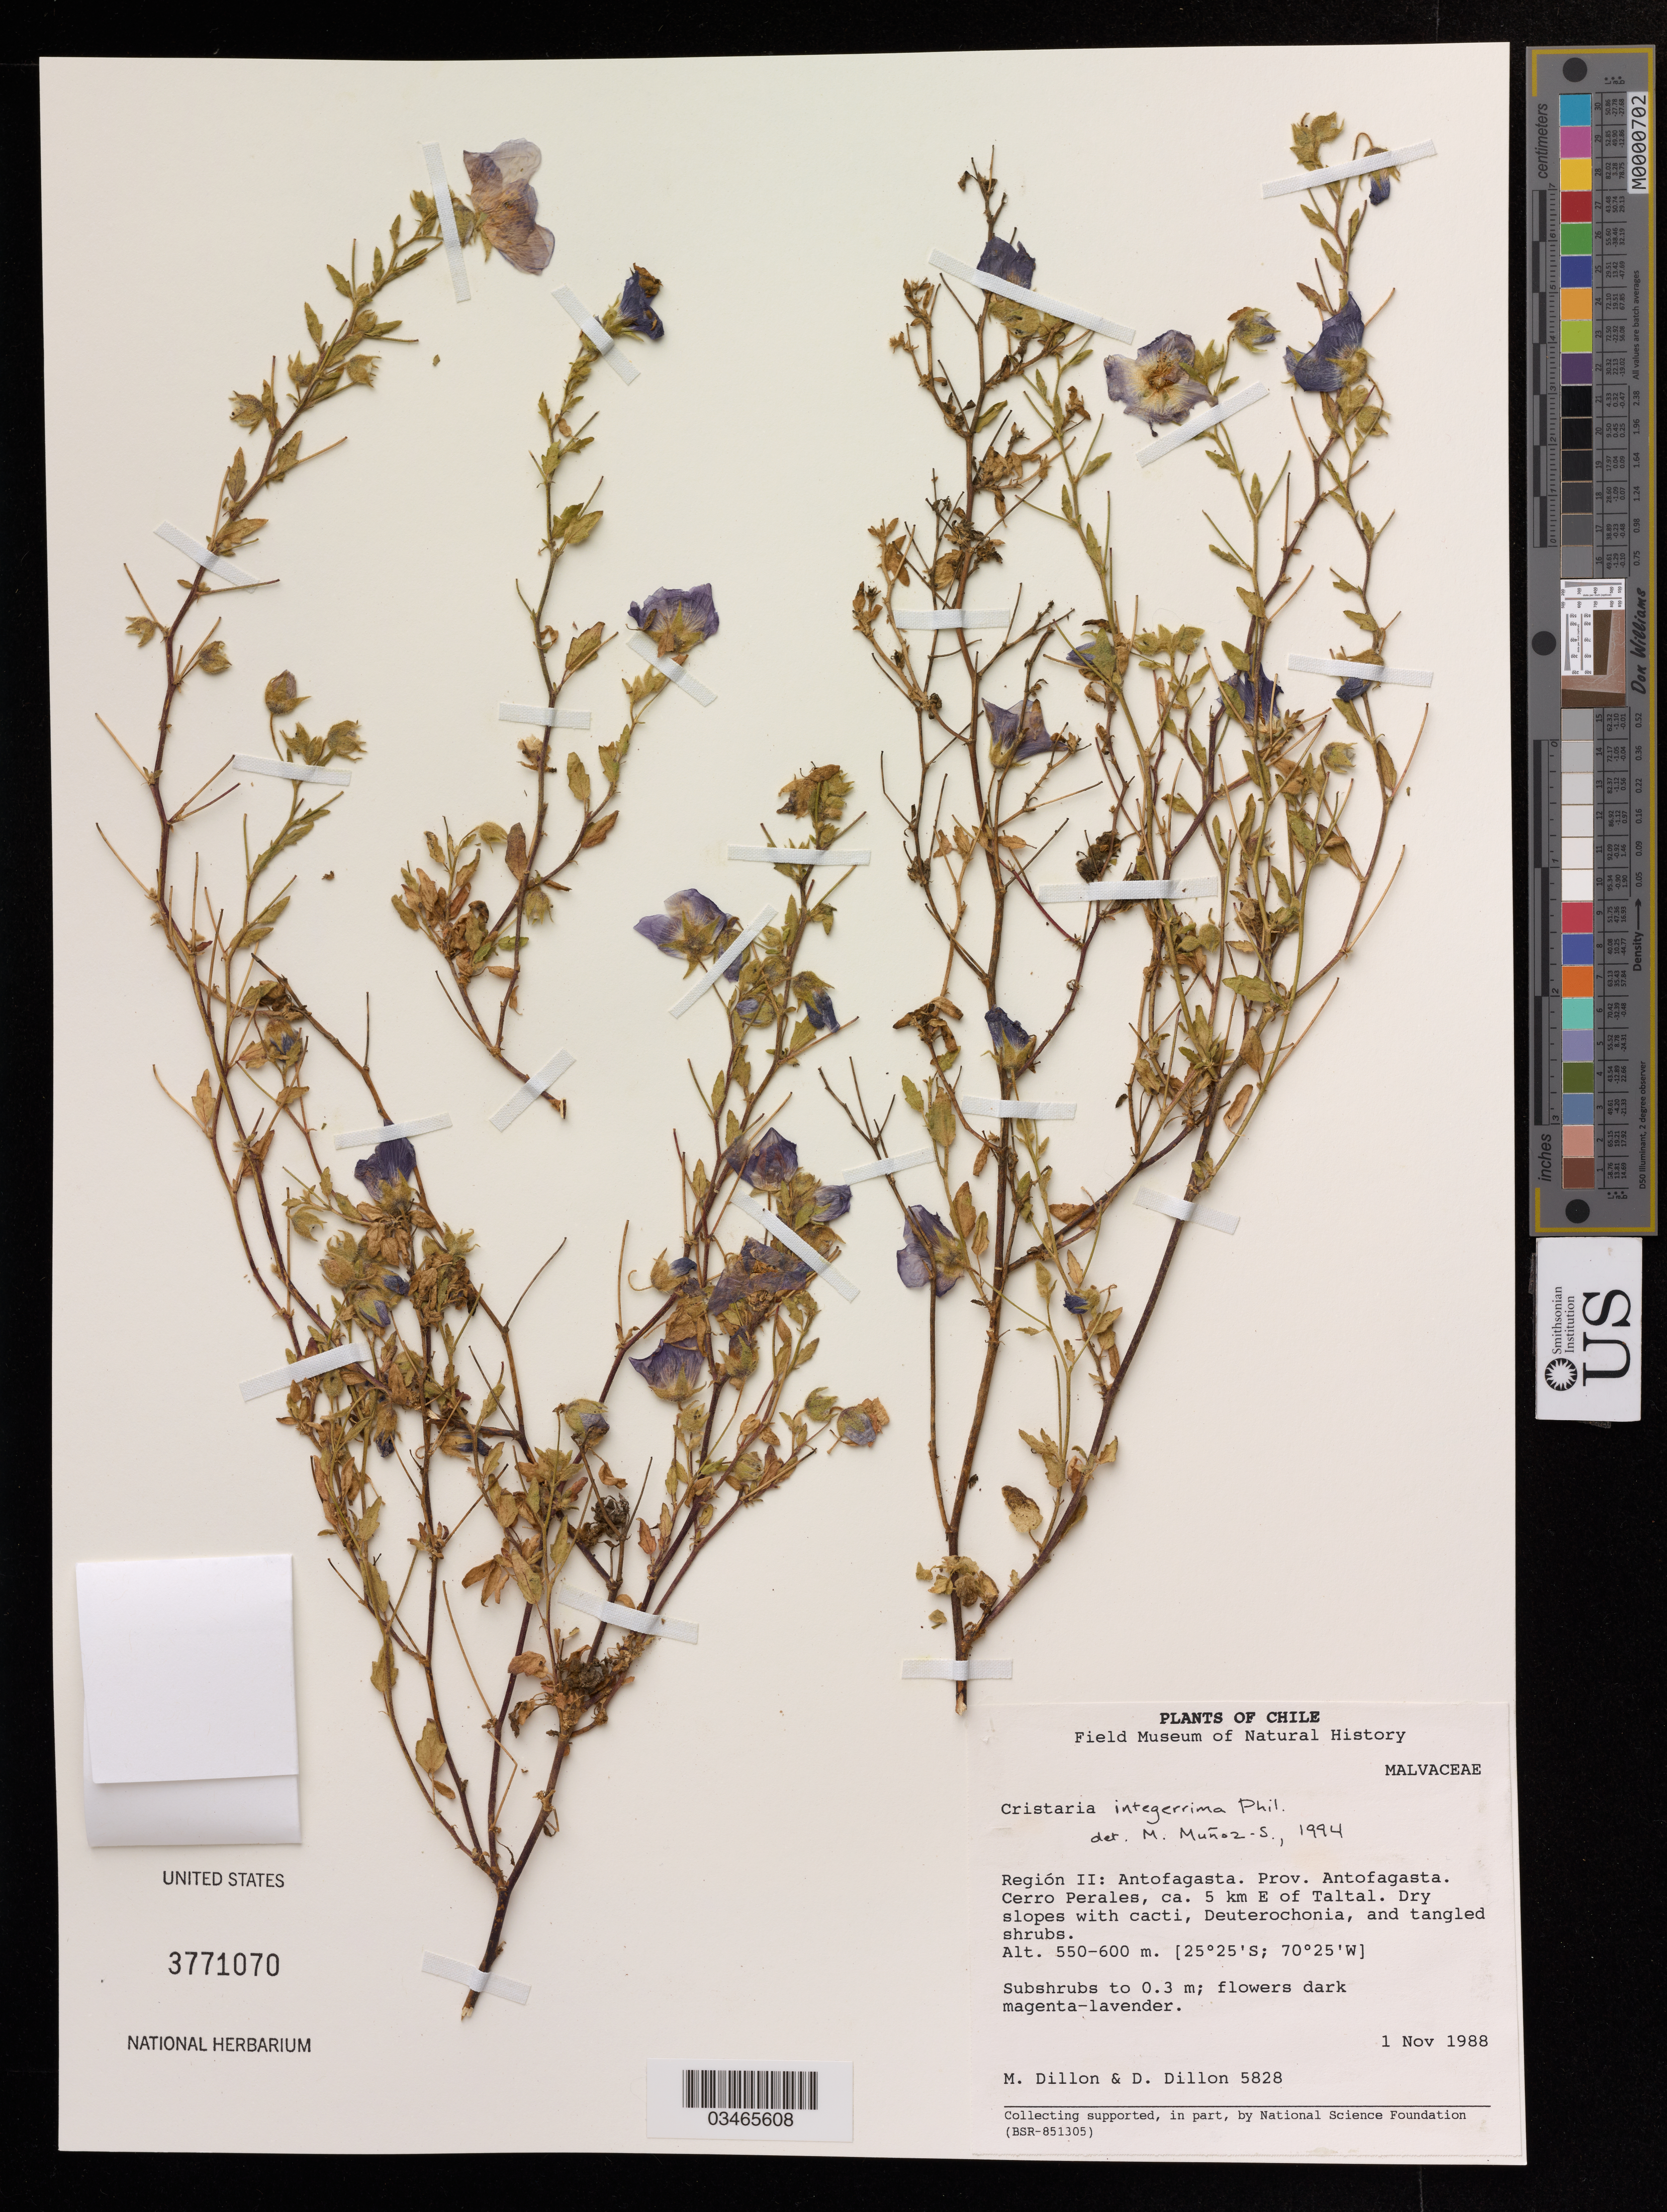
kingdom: Plantae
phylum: Tracheophyta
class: Magnoliopsida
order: Malvales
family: Malvaceae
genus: Cristaria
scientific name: Cristaria integerrima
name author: Phil.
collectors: M. O. Dillon & D. Dillon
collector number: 5828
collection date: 1988-11-01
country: Chile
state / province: Antofagasta (II)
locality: Prov. Antofagasta. Cerro Perales, ca. 5 km E of Taltal. Dry slopes with cacti, Deuterochonia, and tangled shrubs.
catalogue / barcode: US 3771070